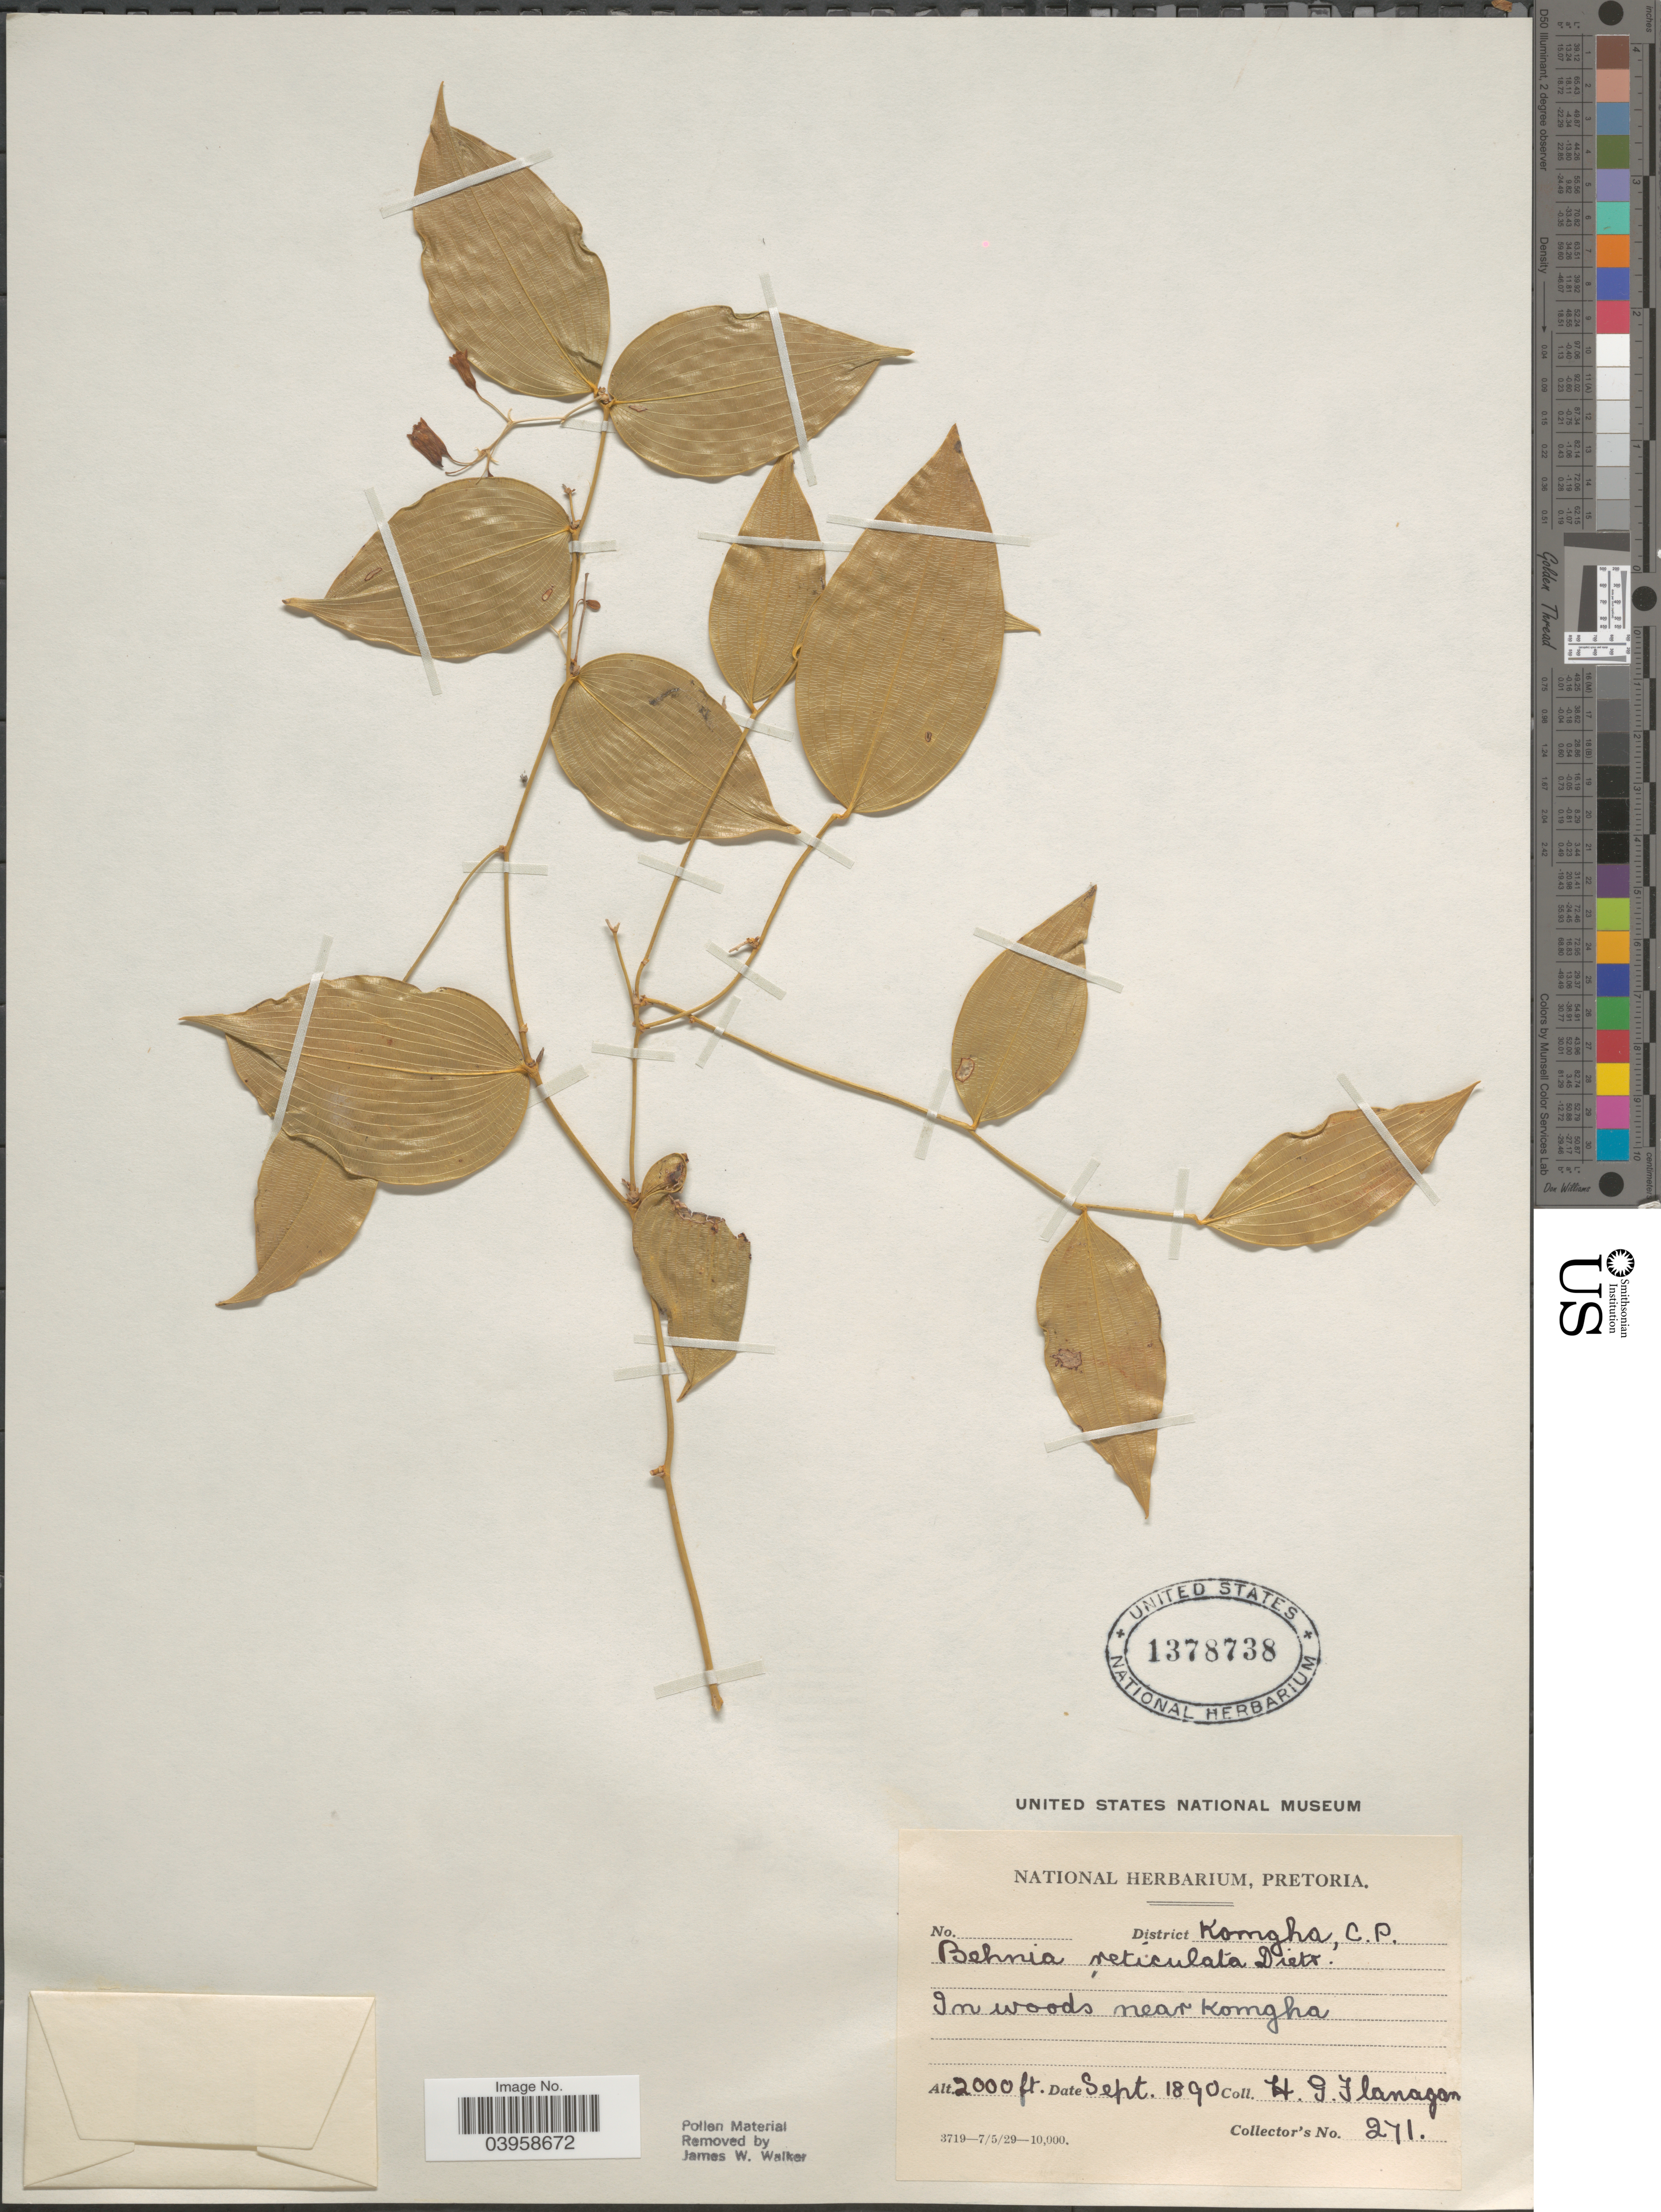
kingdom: Plantae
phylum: Tracheophyta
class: Liliopsida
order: Asparagales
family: Asparagaceae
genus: Behnia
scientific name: Behnia reticulata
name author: (Thunb.) Didr.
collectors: H. Flanagan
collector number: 271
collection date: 1890-09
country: South Africa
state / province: Eastern Cape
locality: District Komgha, C.P. In woods near Komgha.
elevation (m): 610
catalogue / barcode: US 1378738